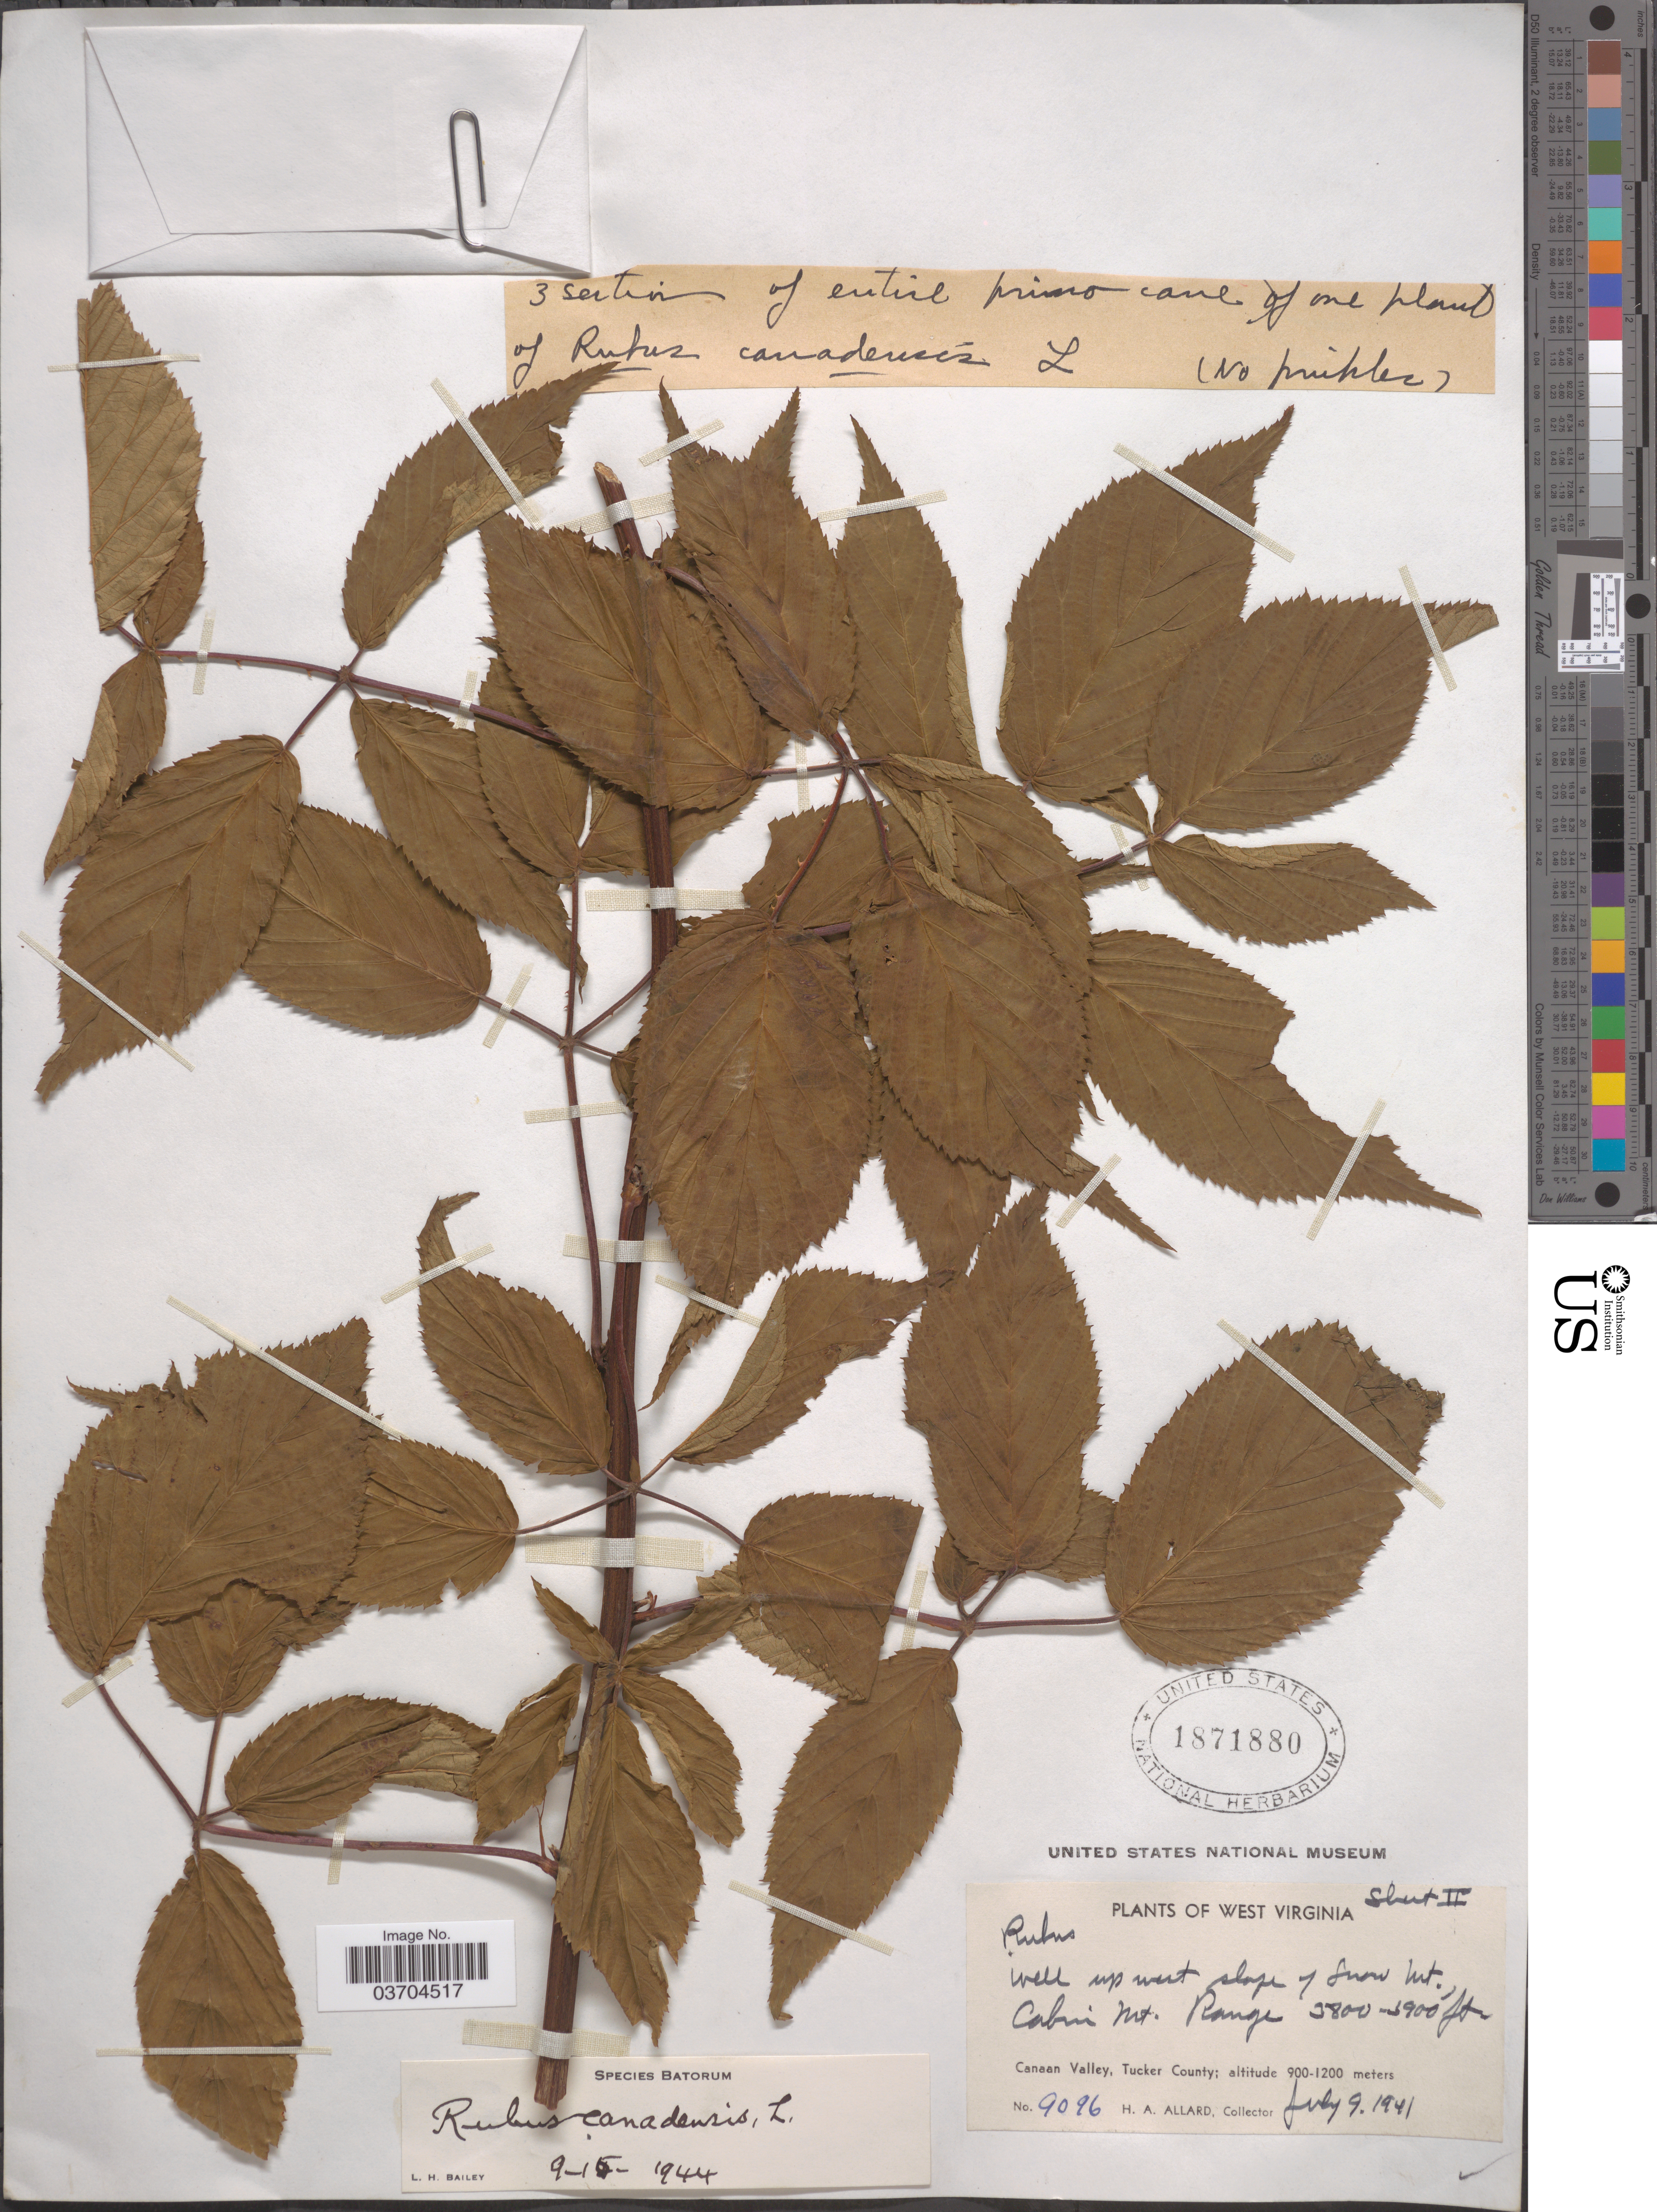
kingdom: Plantae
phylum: Tracheophyta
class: Magnoliopsida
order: Rosales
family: Rosaceae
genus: Rubus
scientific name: Rubus canadensis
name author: L.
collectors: H. A. Allard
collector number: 9096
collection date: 1941-07-09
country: United States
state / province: West Virginia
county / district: Tucker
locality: Well up west slope of Snow Mt., Cabin Mt. Range. Canaan Valley, Tucker County.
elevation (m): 1158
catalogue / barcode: US 1871880